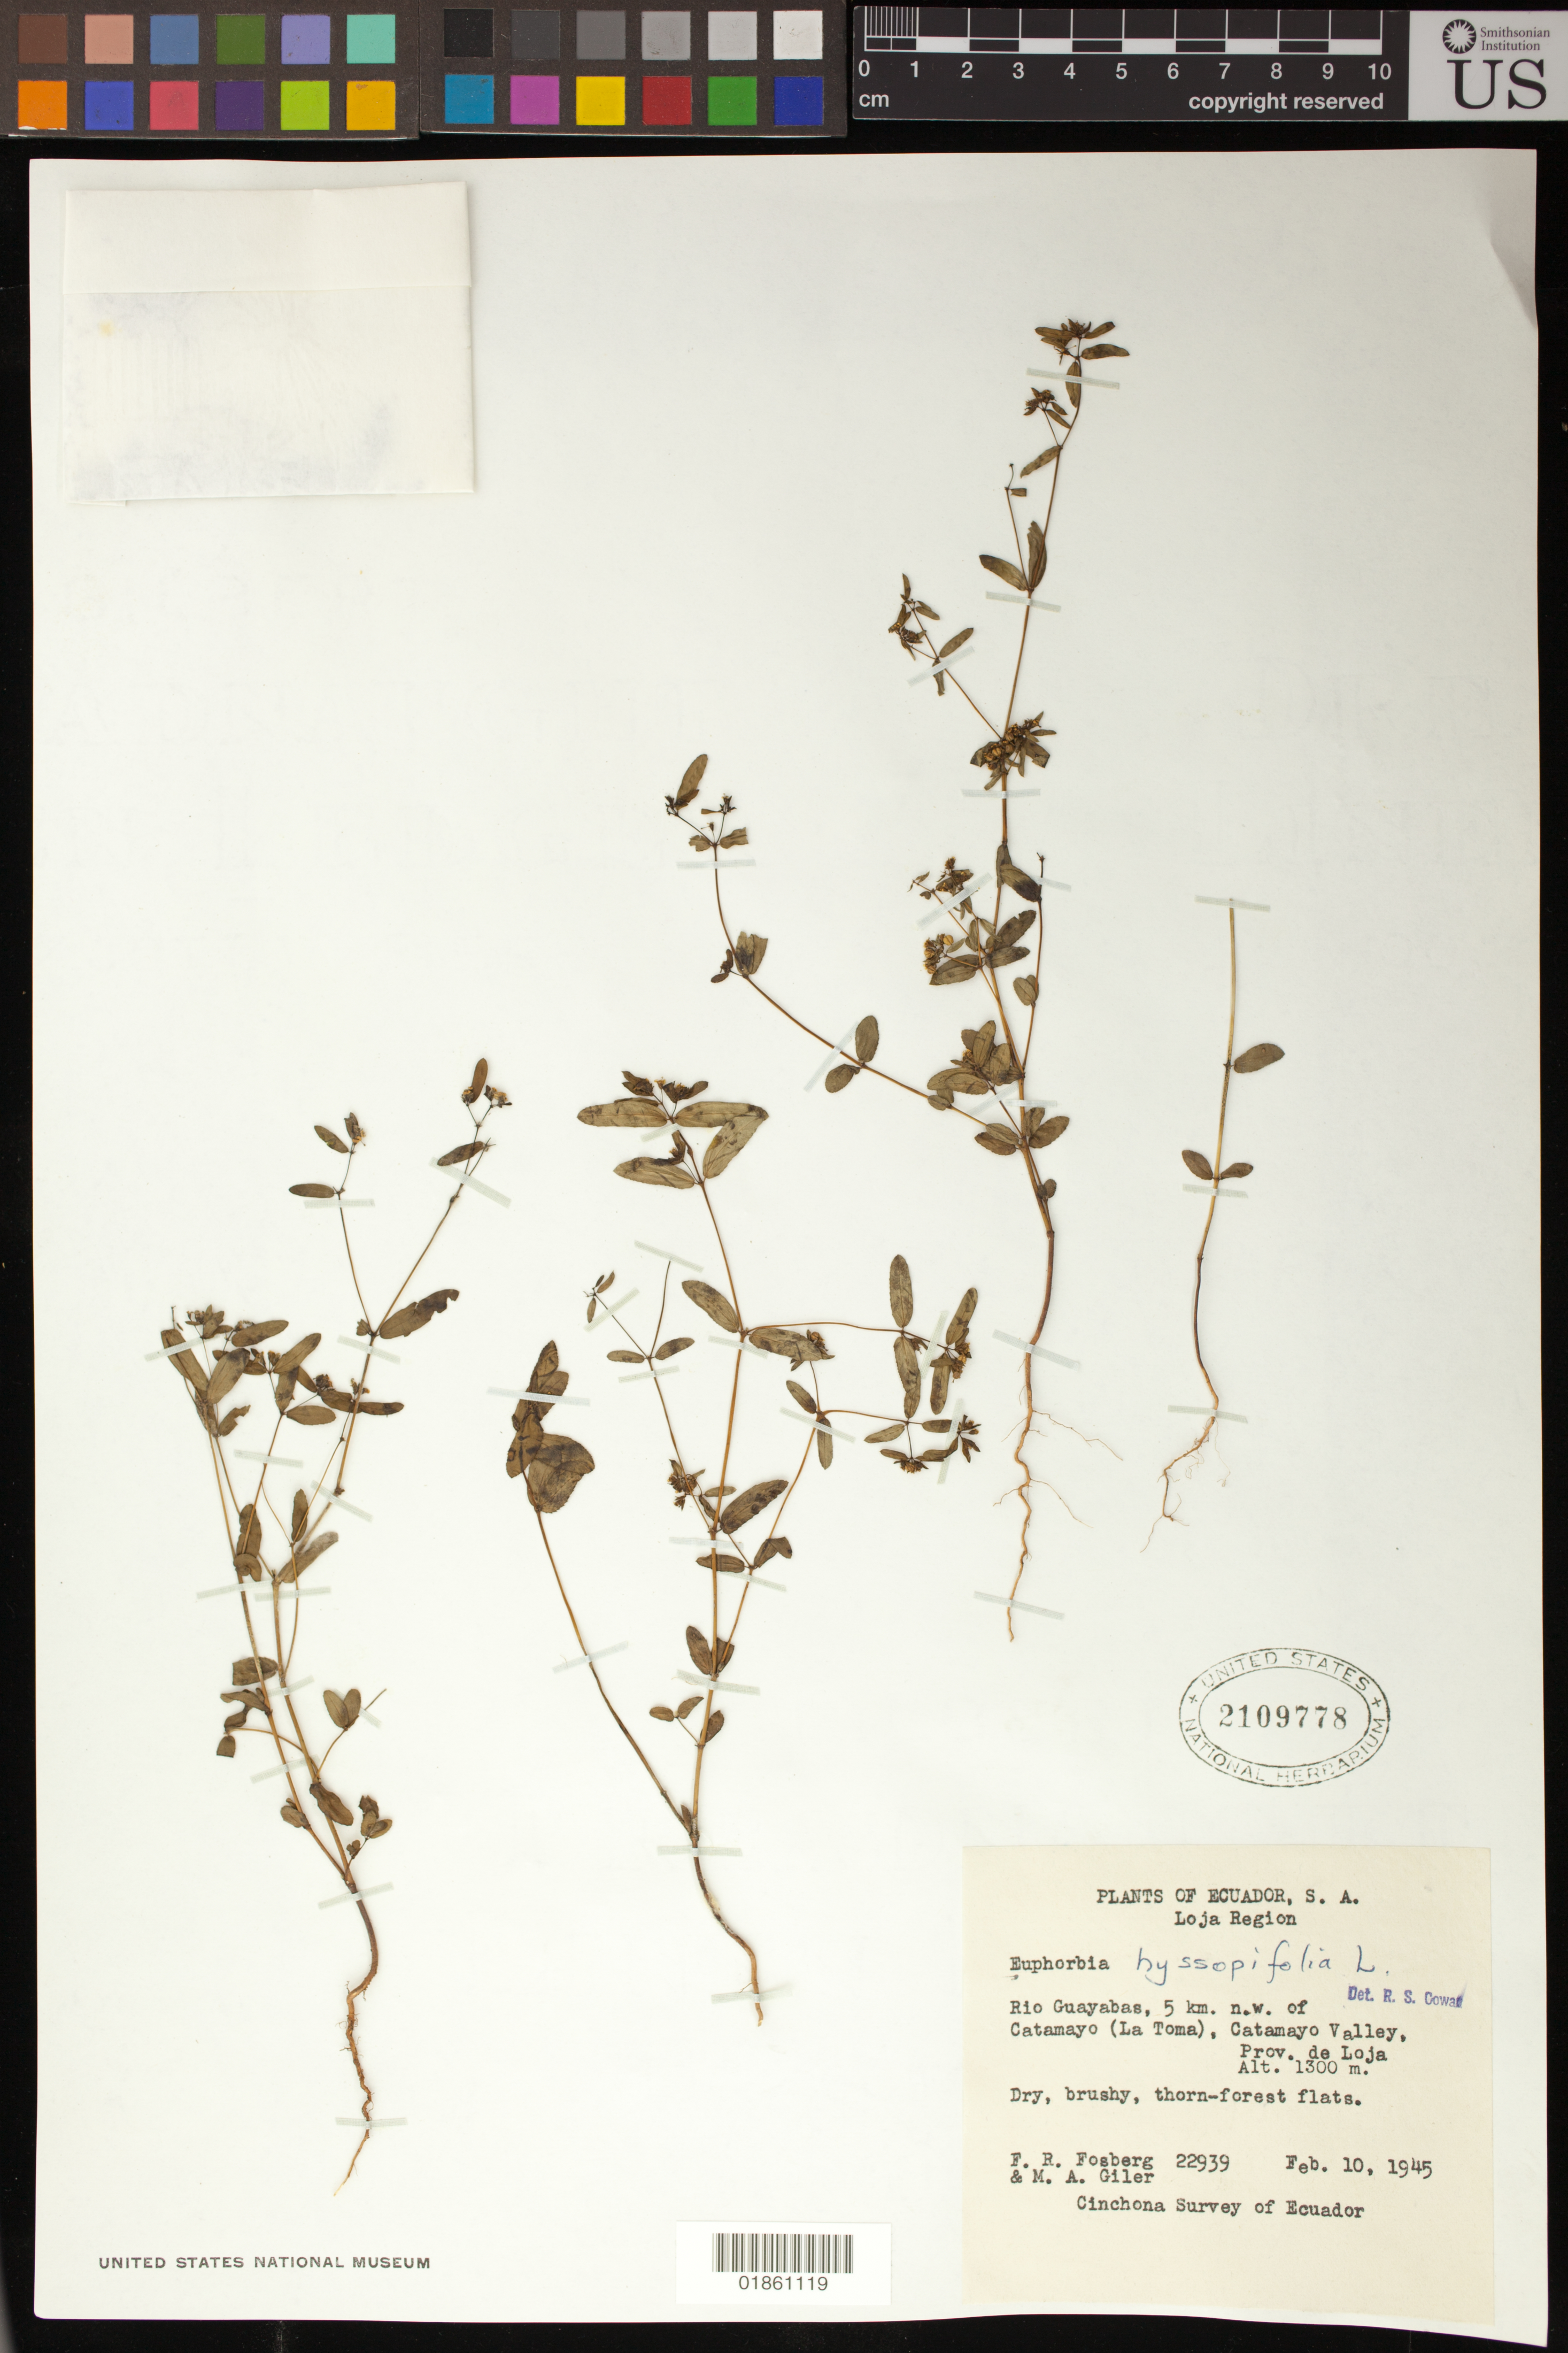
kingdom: Plantae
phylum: Tracheophyta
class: Magnoliopsida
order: Malpighiales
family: Euphorbiaceae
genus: Euphorbia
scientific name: Euphorbia hyssopifolia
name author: L.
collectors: F. R. Fosberg & M. Giler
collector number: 22939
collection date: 1945-02-10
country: Ecuador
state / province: Loja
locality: Rio Guayabas, 5km. n.w. of Catamayo (La Toma), Catamayo Valley.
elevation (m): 1300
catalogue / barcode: US 2109778